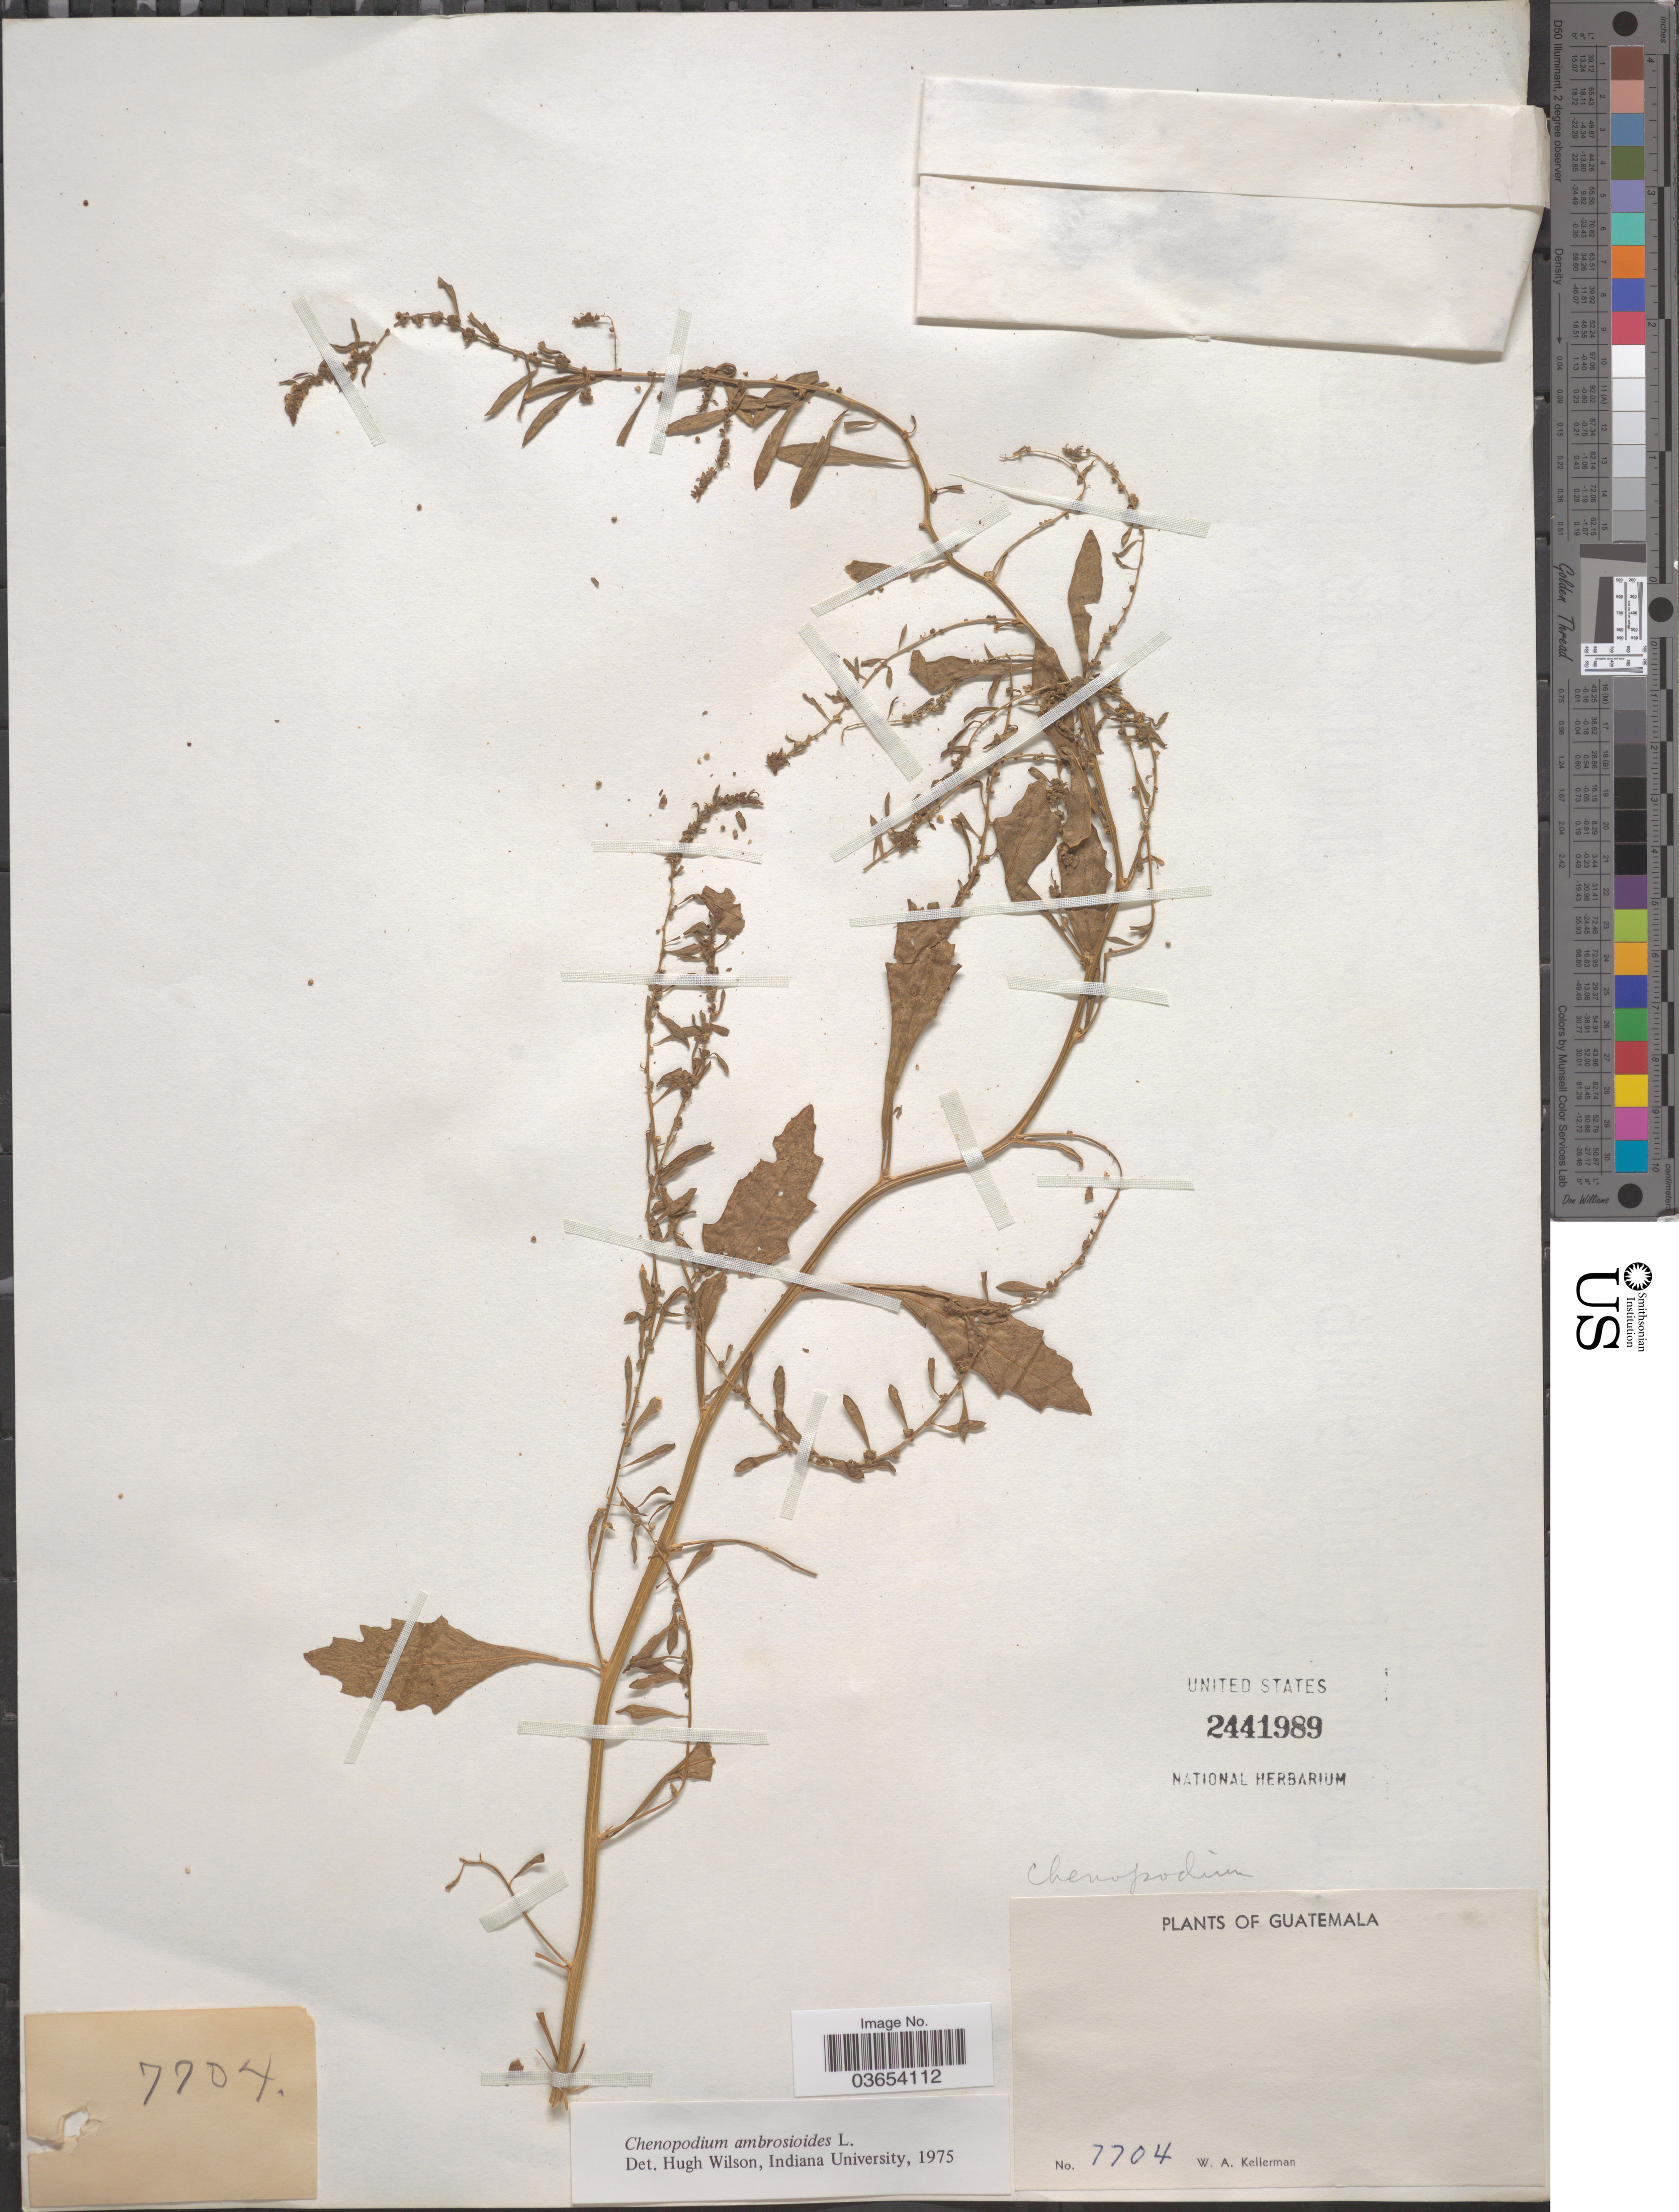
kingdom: Plantae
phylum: Tracheophyta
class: Magnoliopsida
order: Caryophyllales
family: Amaranthaceae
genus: Chenopodium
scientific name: Chenopodium ambrosioides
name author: L.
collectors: W. Kellerman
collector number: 7704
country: Guatemala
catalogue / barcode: US 2441989